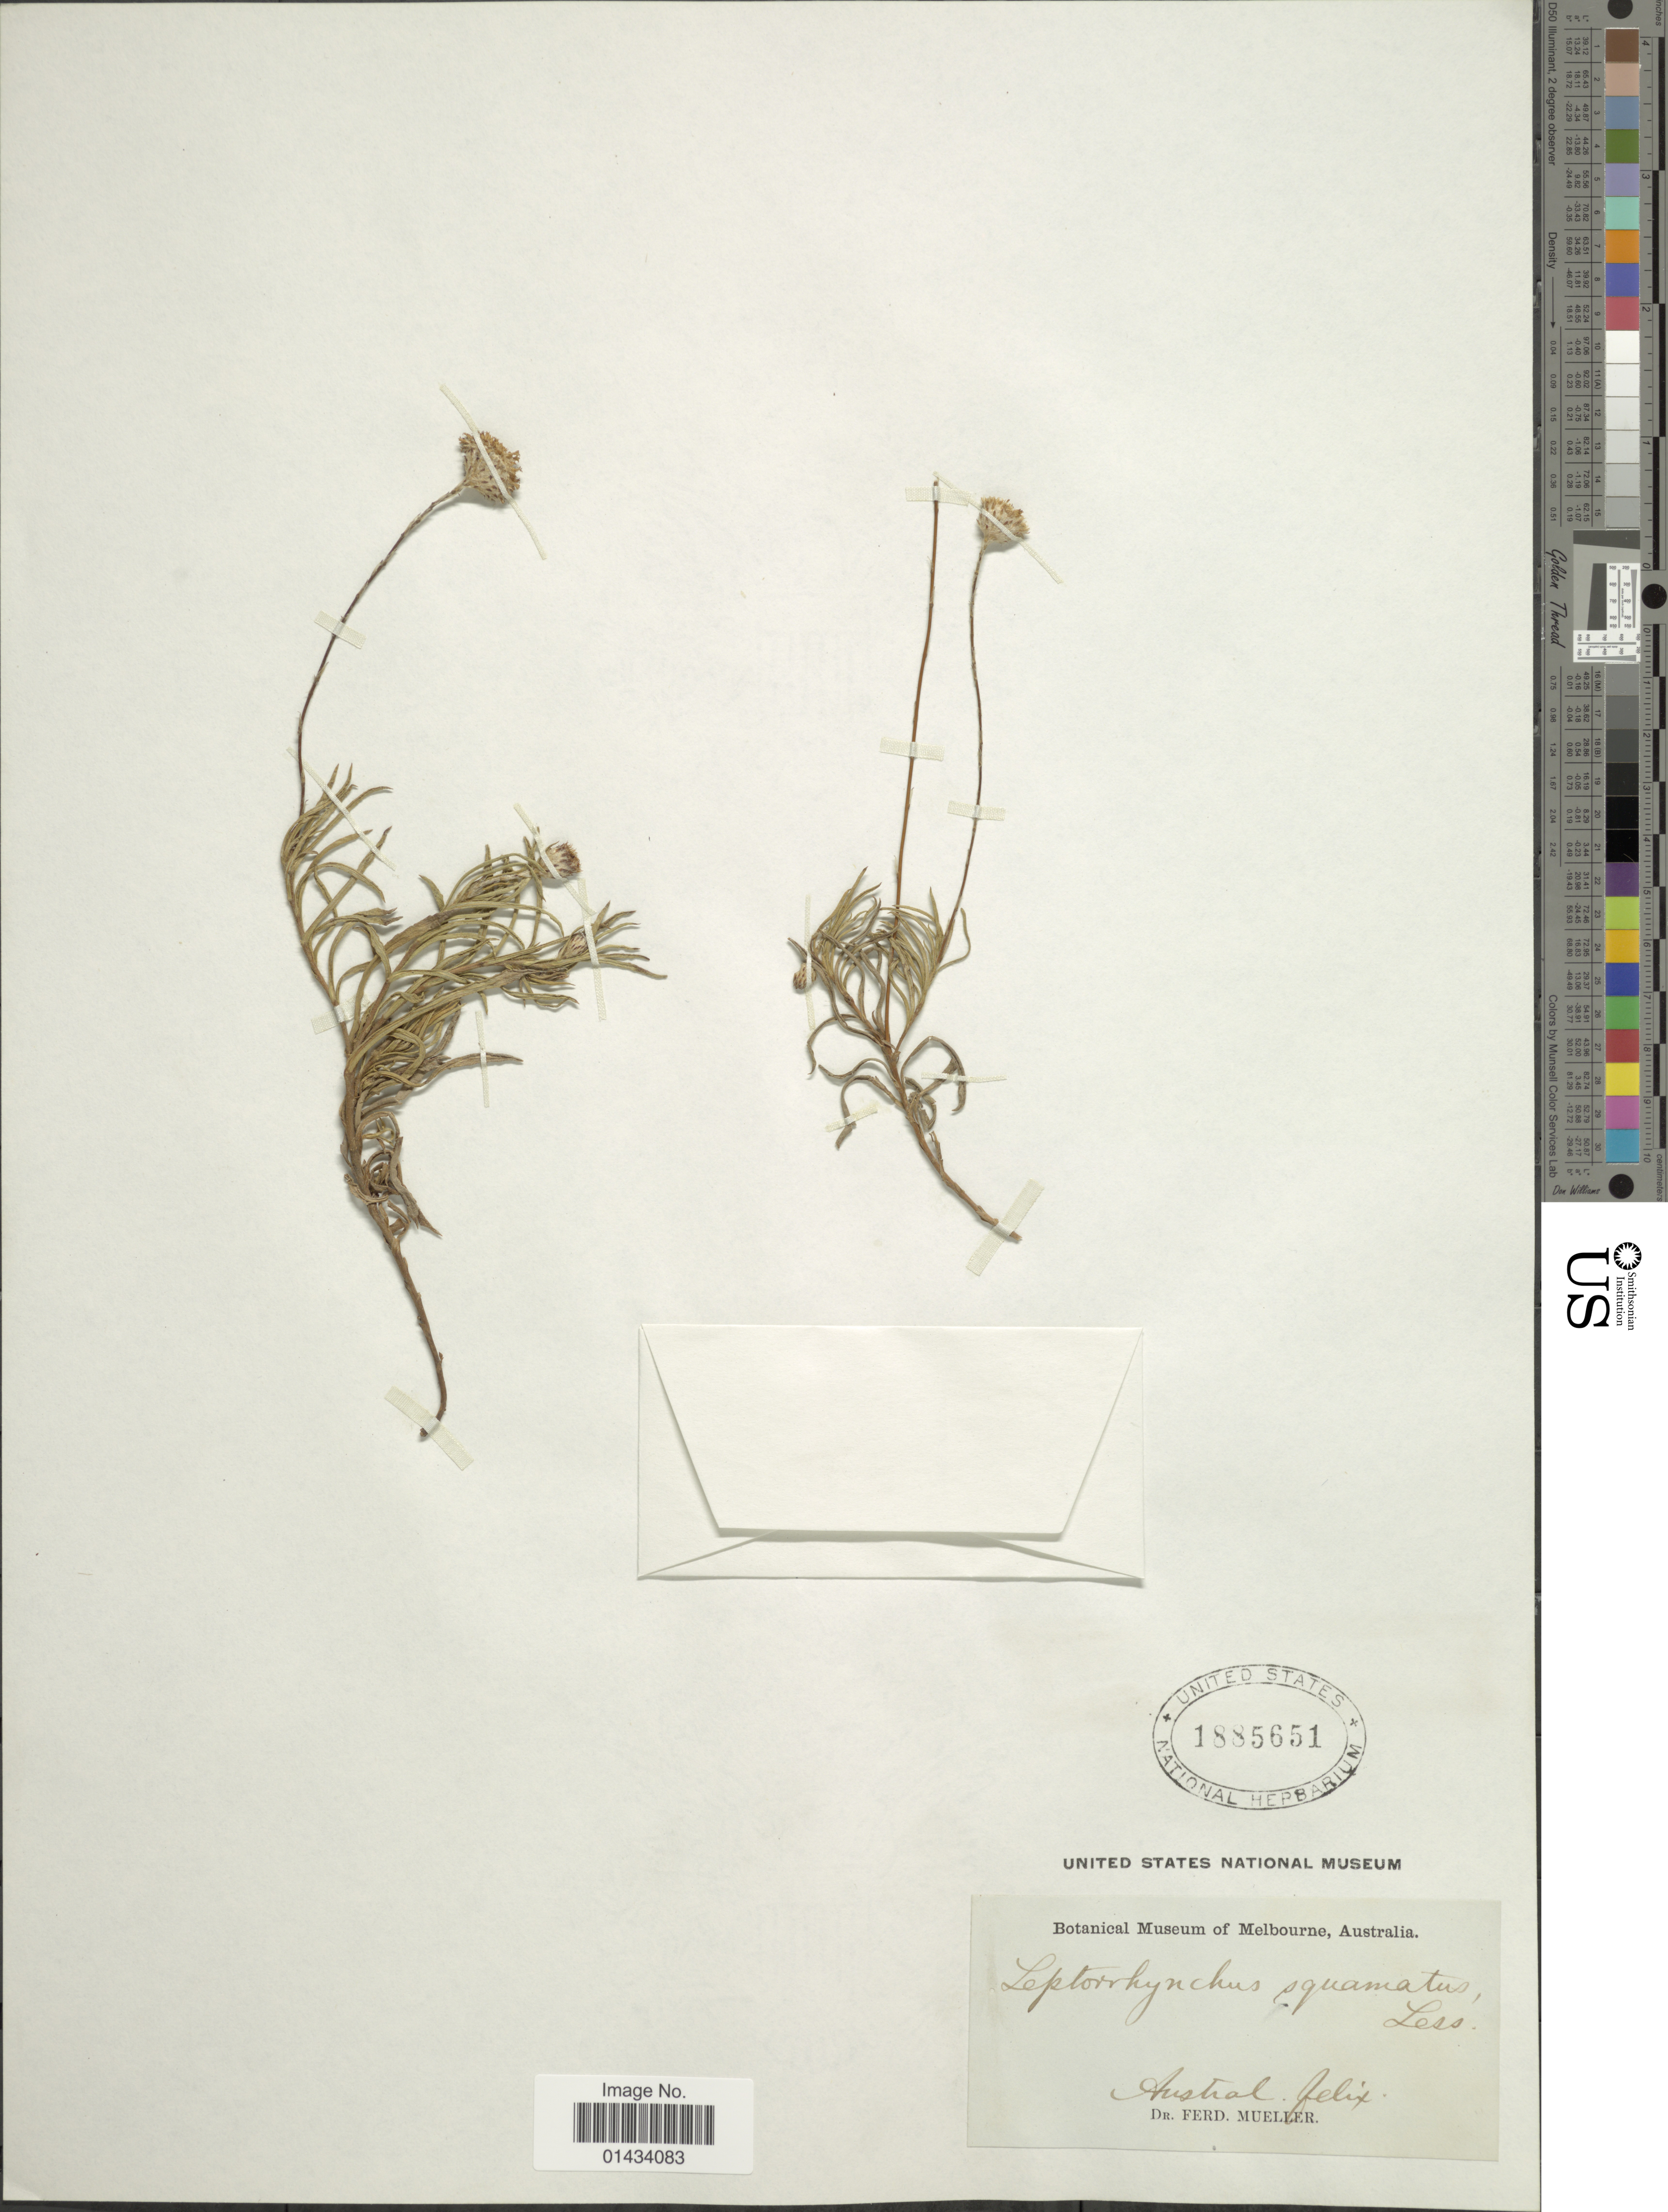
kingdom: Plantae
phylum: Tracheophyta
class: Magnoliopsida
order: Asterales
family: Asteraceae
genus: Leptorhynchos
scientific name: Leptorhynchos squamatus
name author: (Labill.) Less.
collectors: F. Mueller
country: Australia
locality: Austral felix.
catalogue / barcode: US 1885651